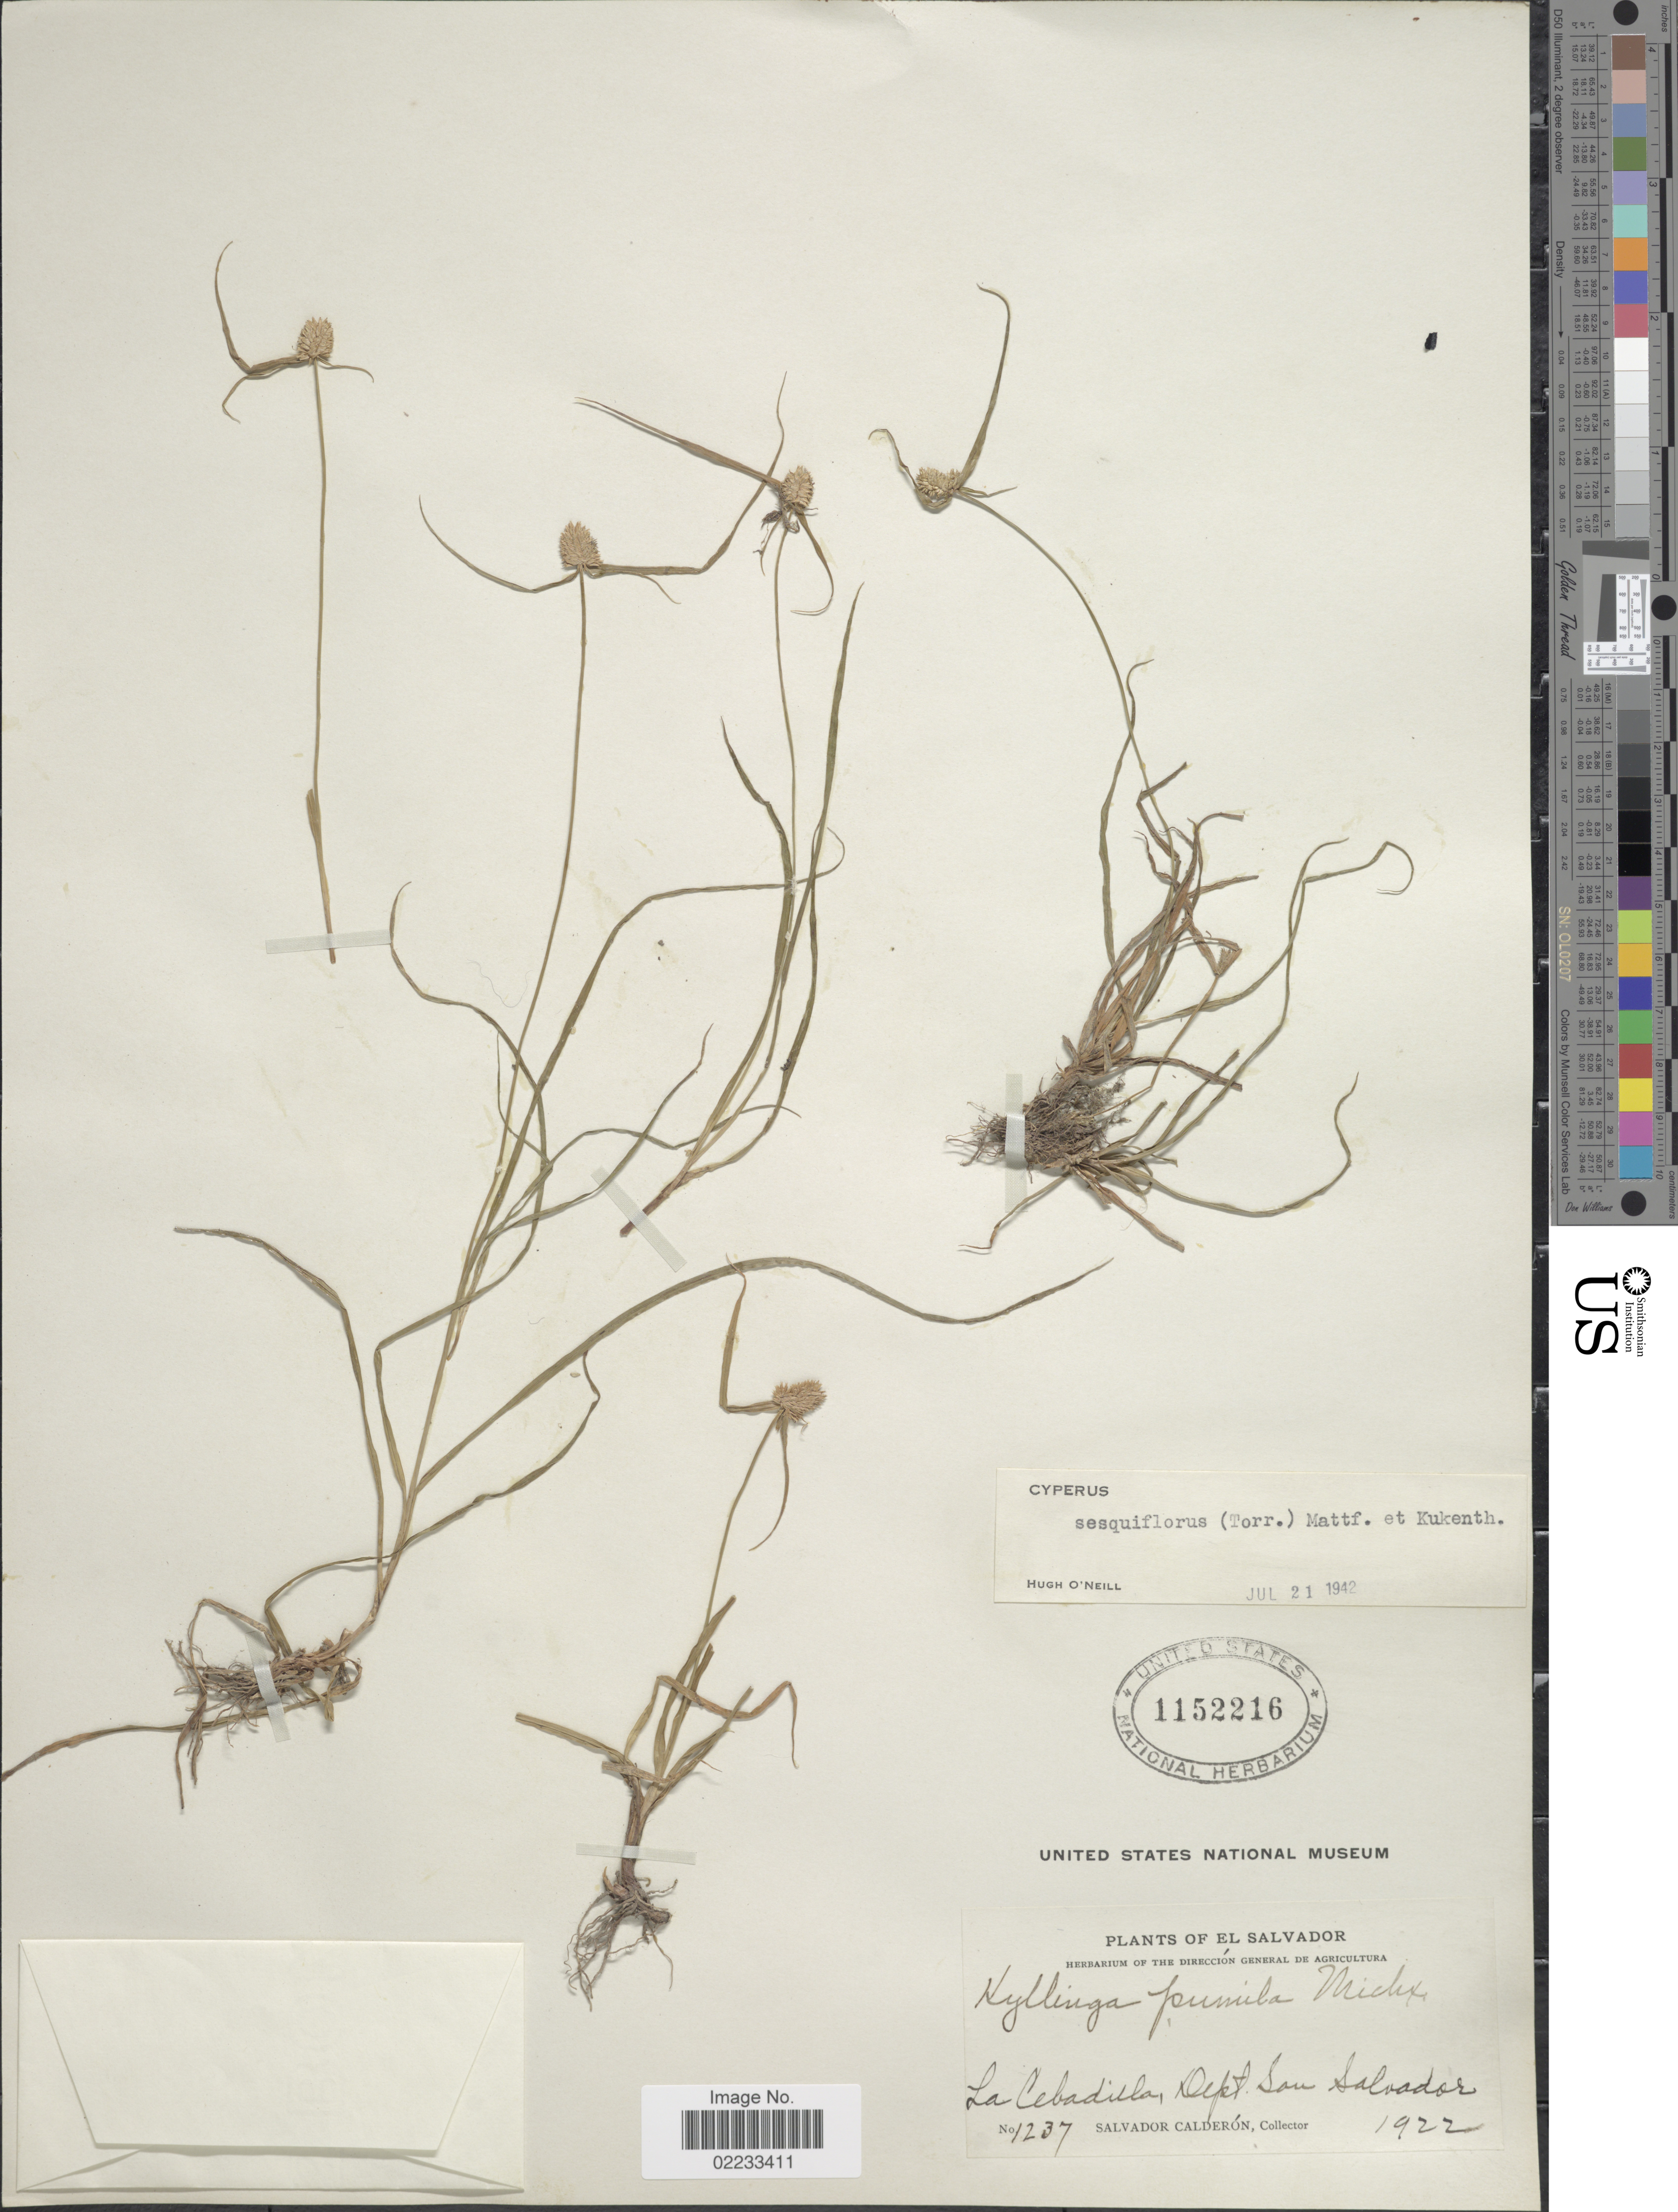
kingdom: Plantae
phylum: Tracheophyta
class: Liliopsida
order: Poales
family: Cyperaceae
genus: Cyperus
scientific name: Cyperus sesquiflorus subsp. sesquiflorus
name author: (Torr.) Mattf. & Kük.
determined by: Strong, M. T., (US), Smithsonian Institution - National Museum of Natural History (UNITED STATES)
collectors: S. Calderón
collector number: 1237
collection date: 1922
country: El Salvador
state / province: San Salvador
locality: La Cebadilla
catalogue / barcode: US 1152216